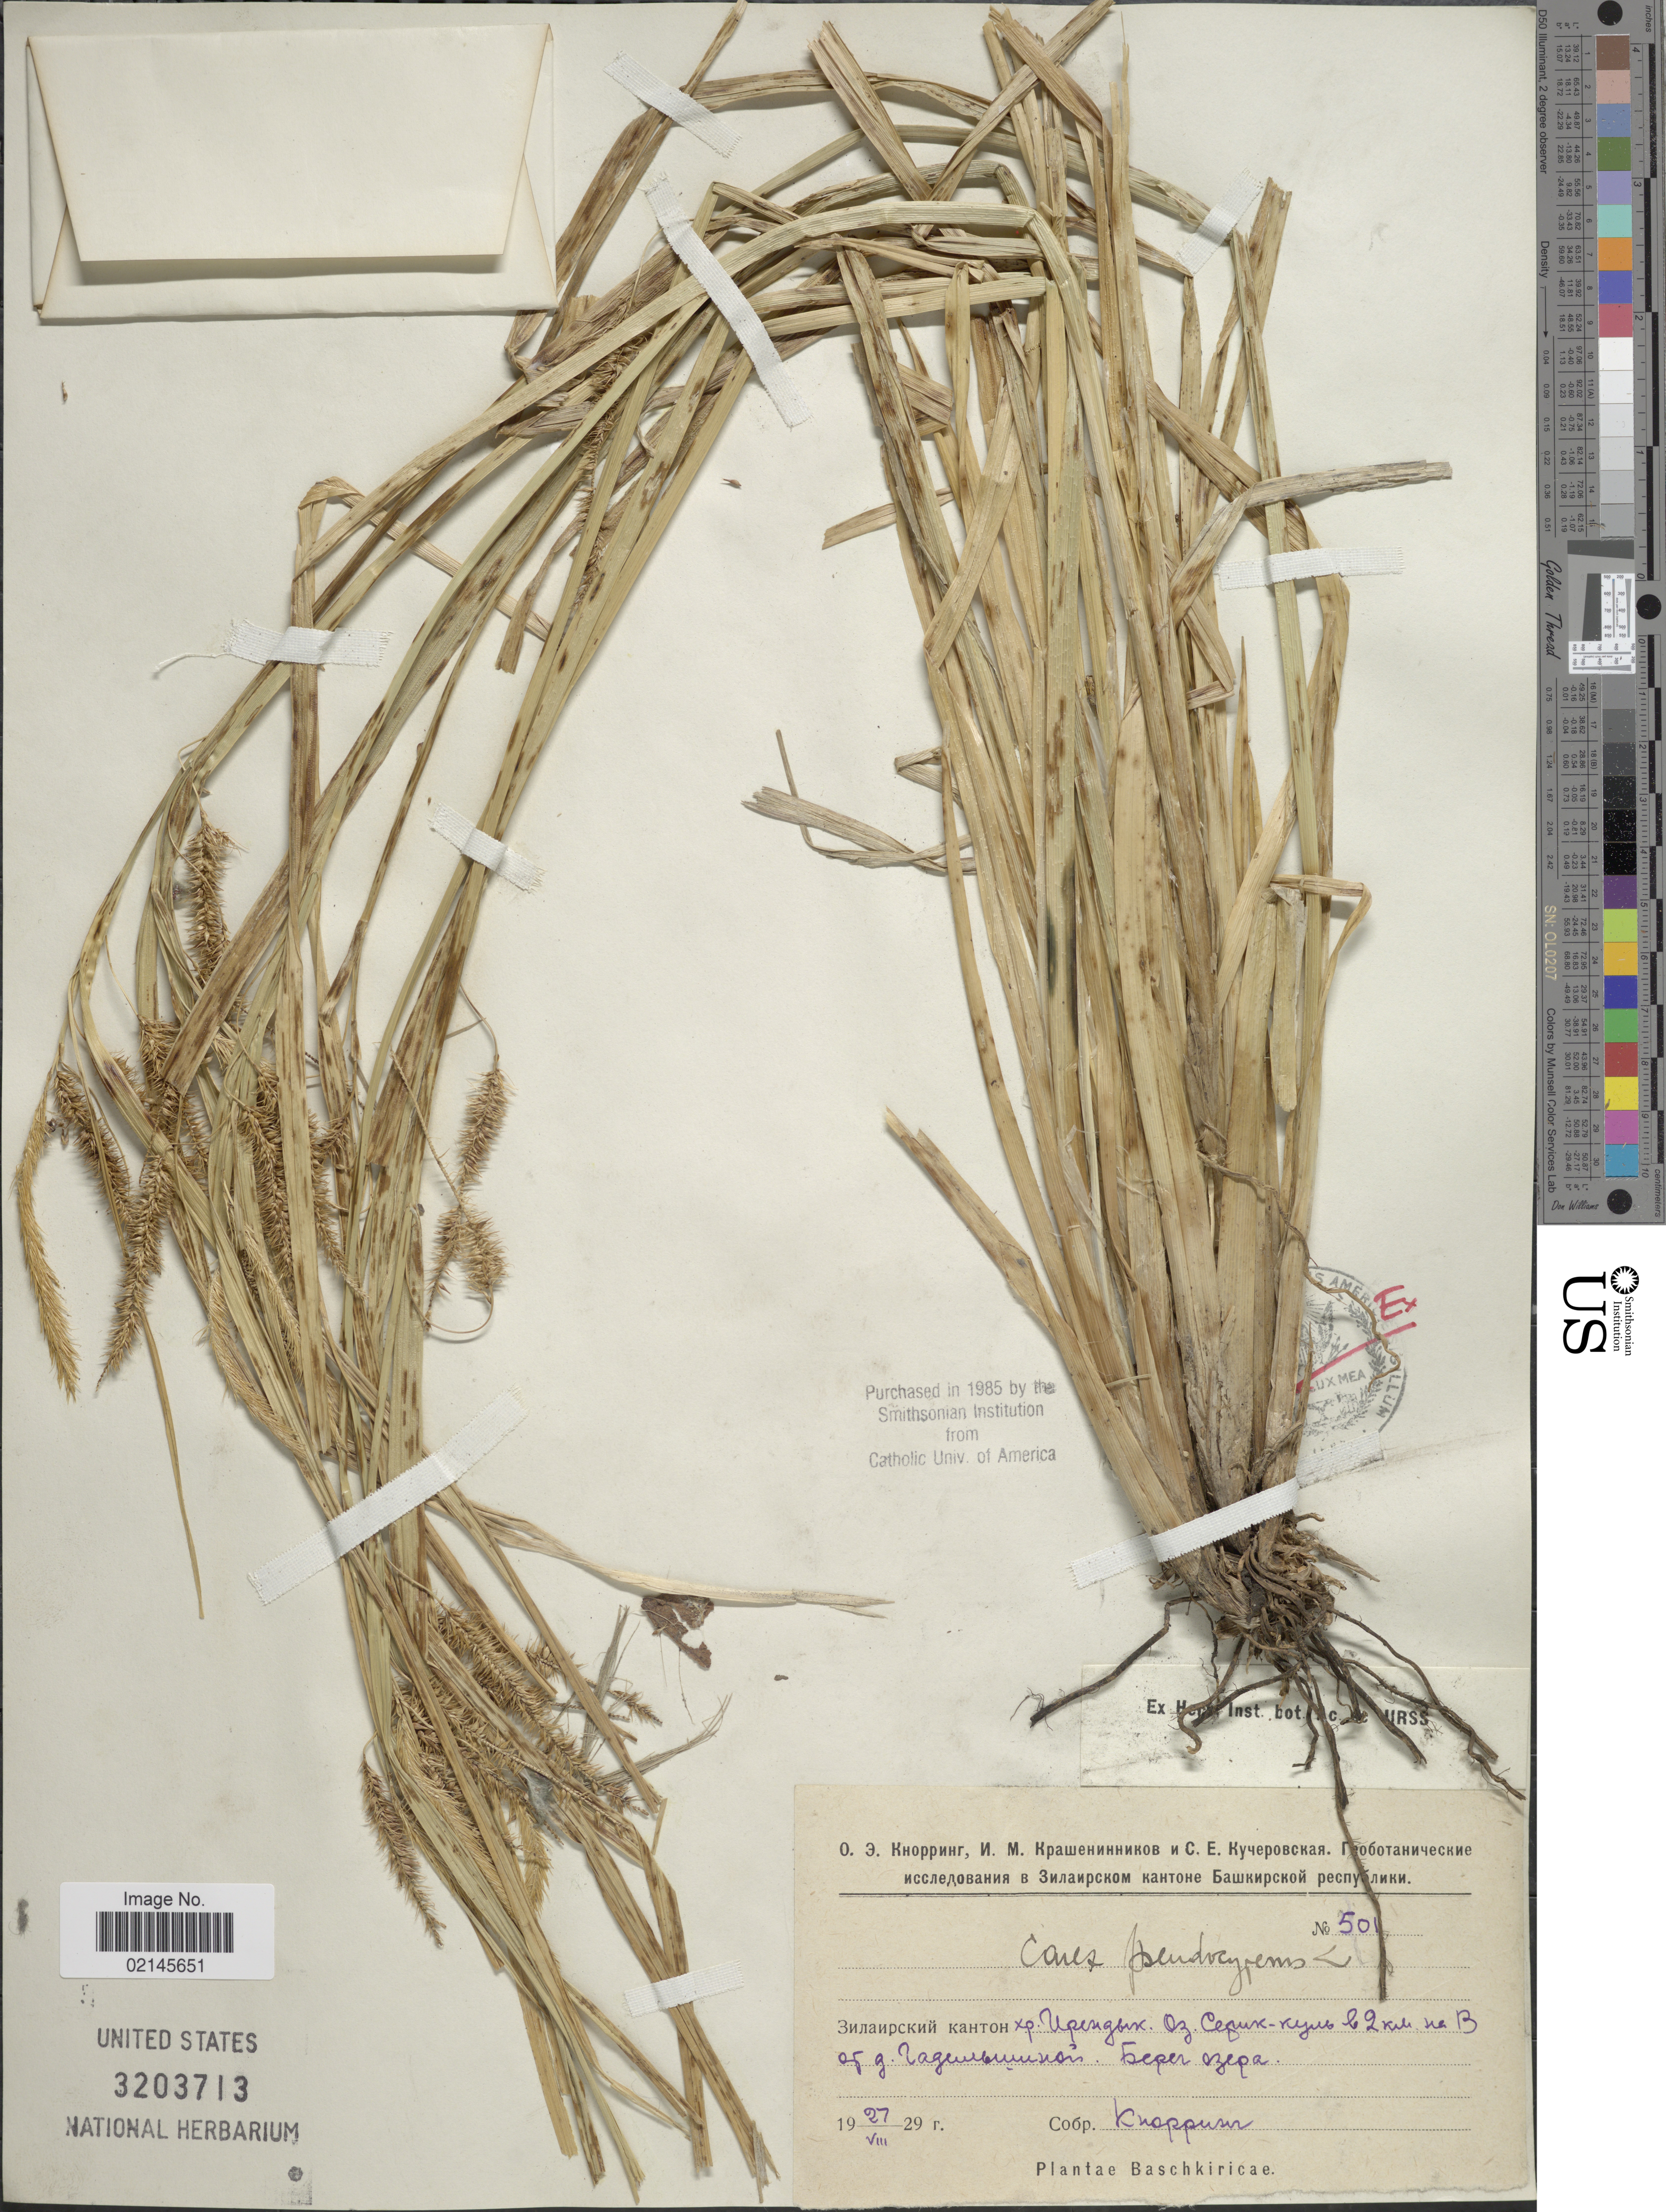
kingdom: Plantae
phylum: Tracheophyta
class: Liliopsida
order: Poales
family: Cyperaceae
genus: Carex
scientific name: Carex pseudocyperus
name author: L.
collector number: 501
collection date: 1929-08-27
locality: Baschkiricae, [Foreign script]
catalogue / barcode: US 3203713